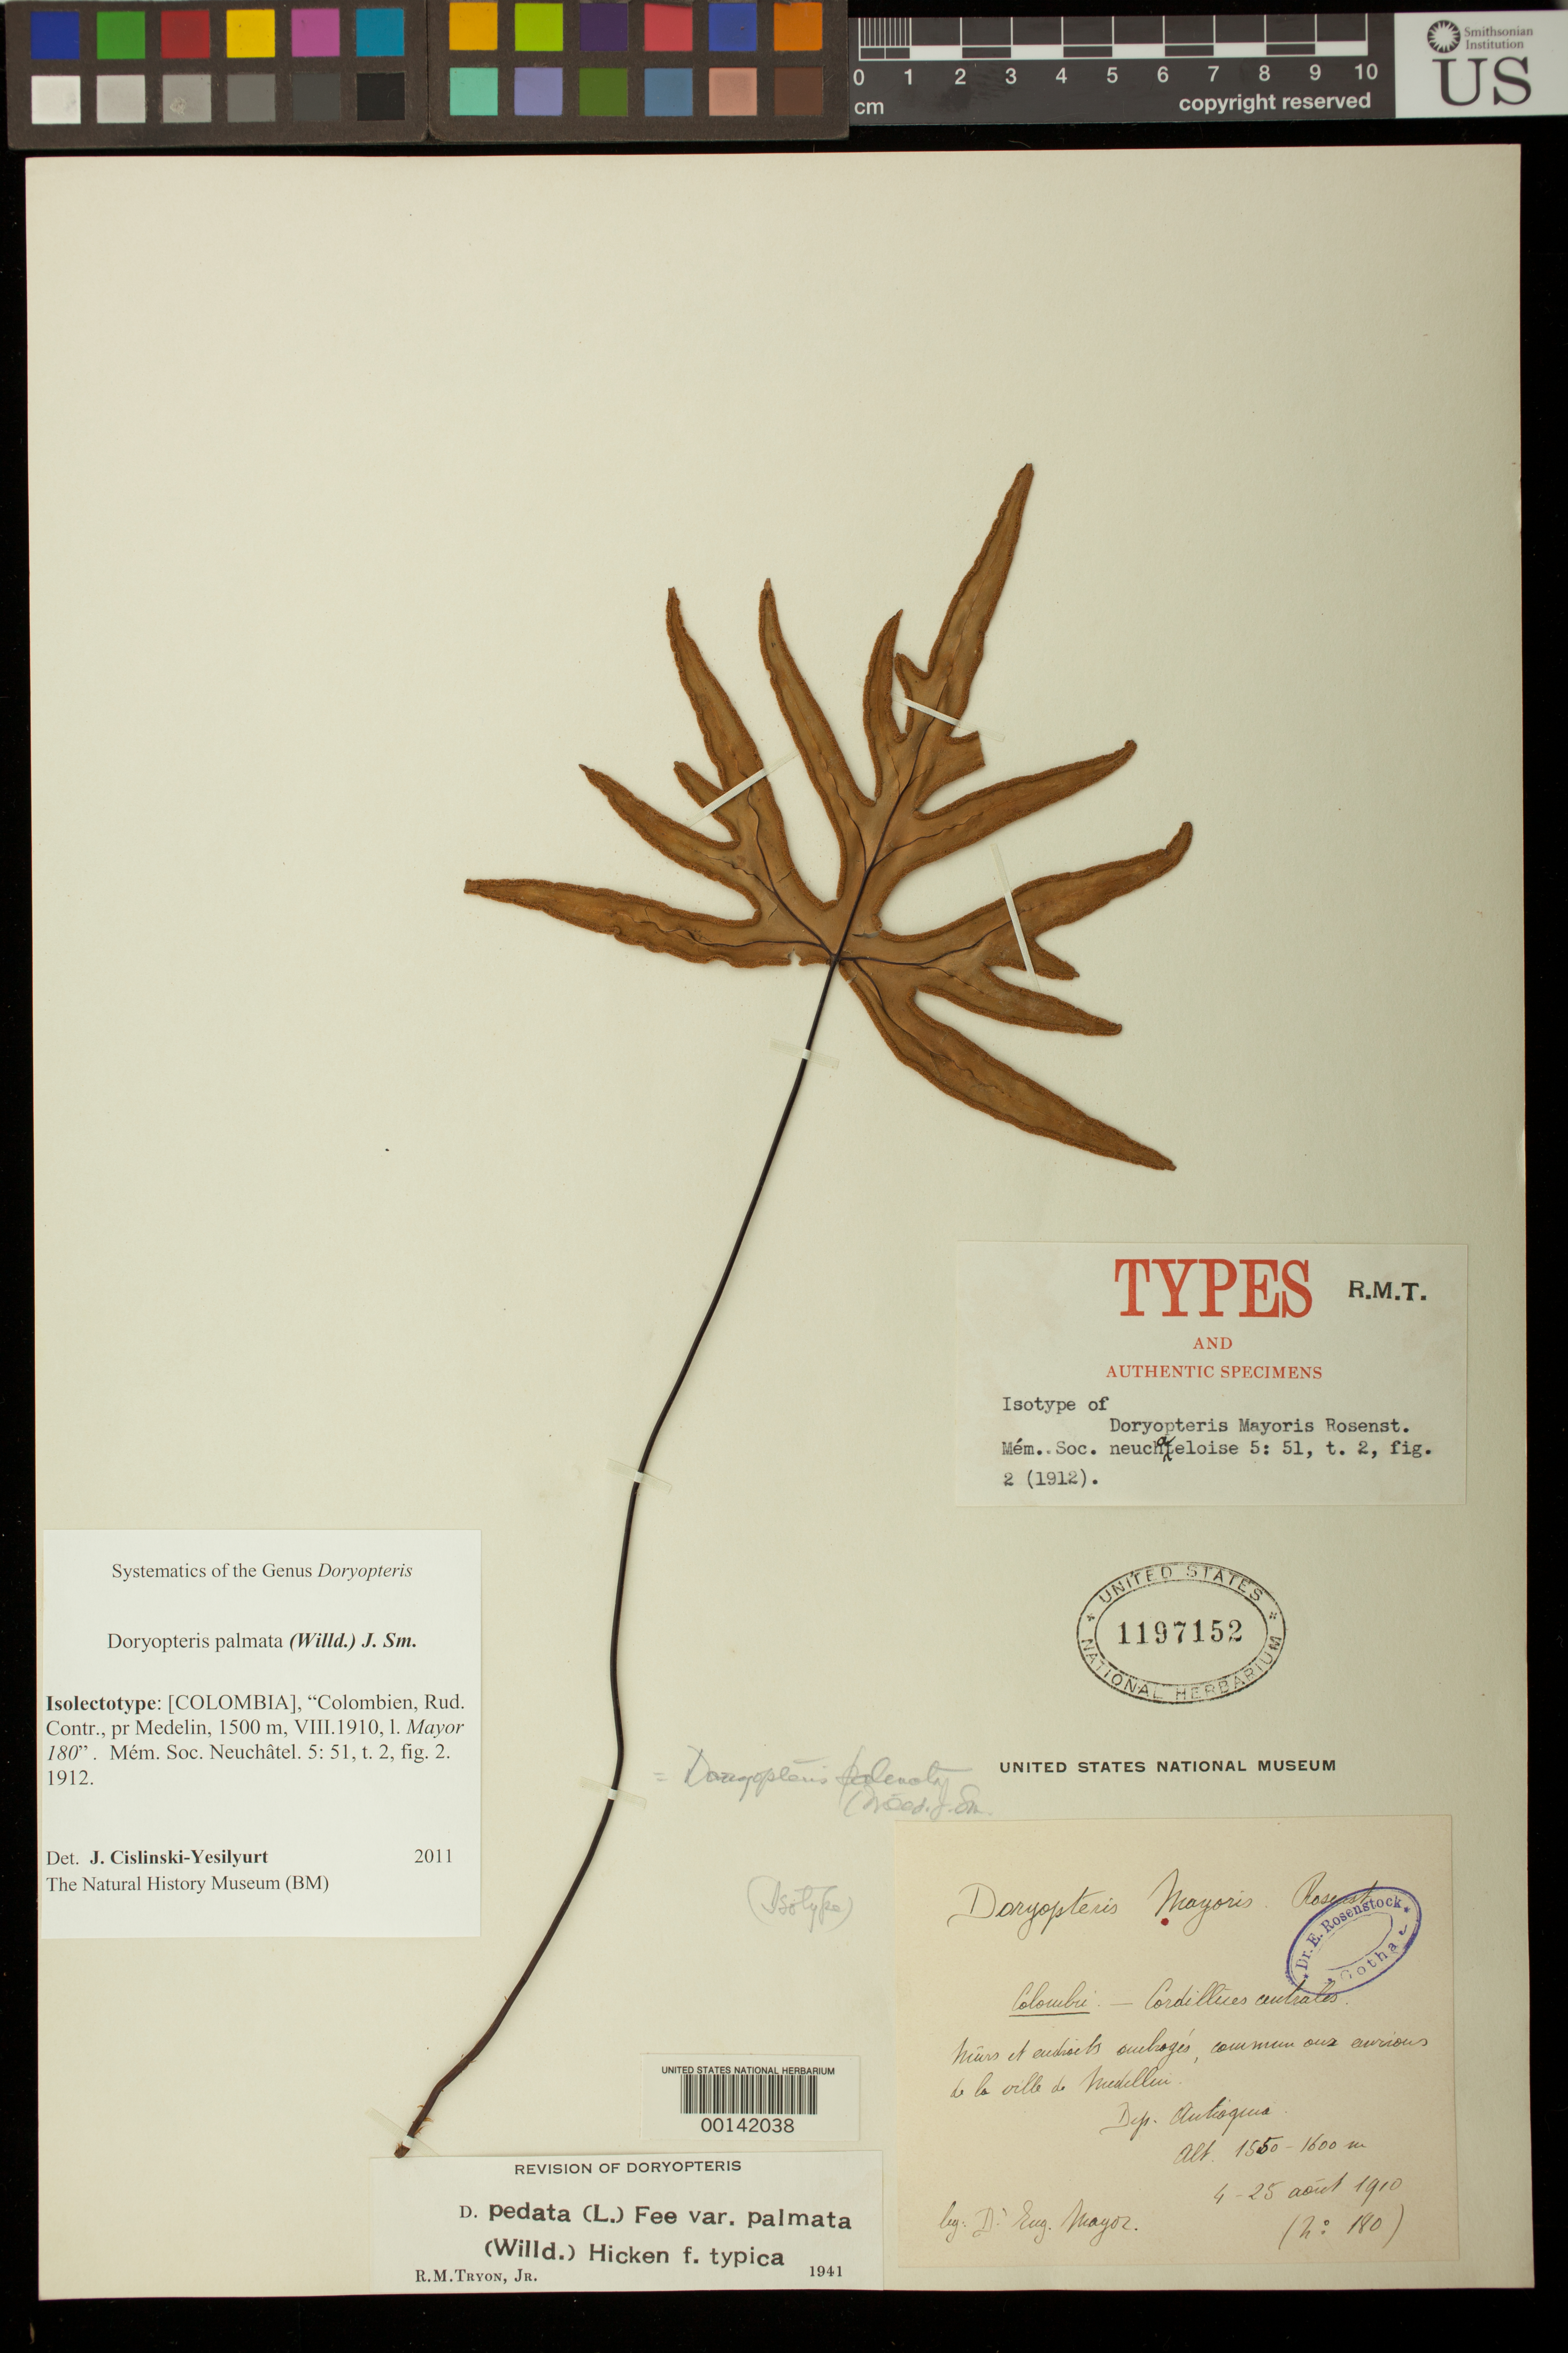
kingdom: Plantae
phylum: Tracheophyta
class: Polypodiopsida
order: Polypodiales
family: Pteridaceae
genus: Doryopteris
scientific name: Doryopteris mayoris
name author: Rosenst.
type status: Type Collection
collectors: E. Mayor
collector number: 180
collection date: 1910-08-25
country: Colombia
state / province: Antioquia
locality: Cordillera Centralis, environs de la ville de Medellin.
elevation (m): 1550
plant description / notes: Specimen annotated by R.M. Tryon (undated, ca. 1941) as "isotype"; annotated by J. Cislinski-Yesilyurt (2011) as "isolectotype".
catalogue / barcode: US 1197152